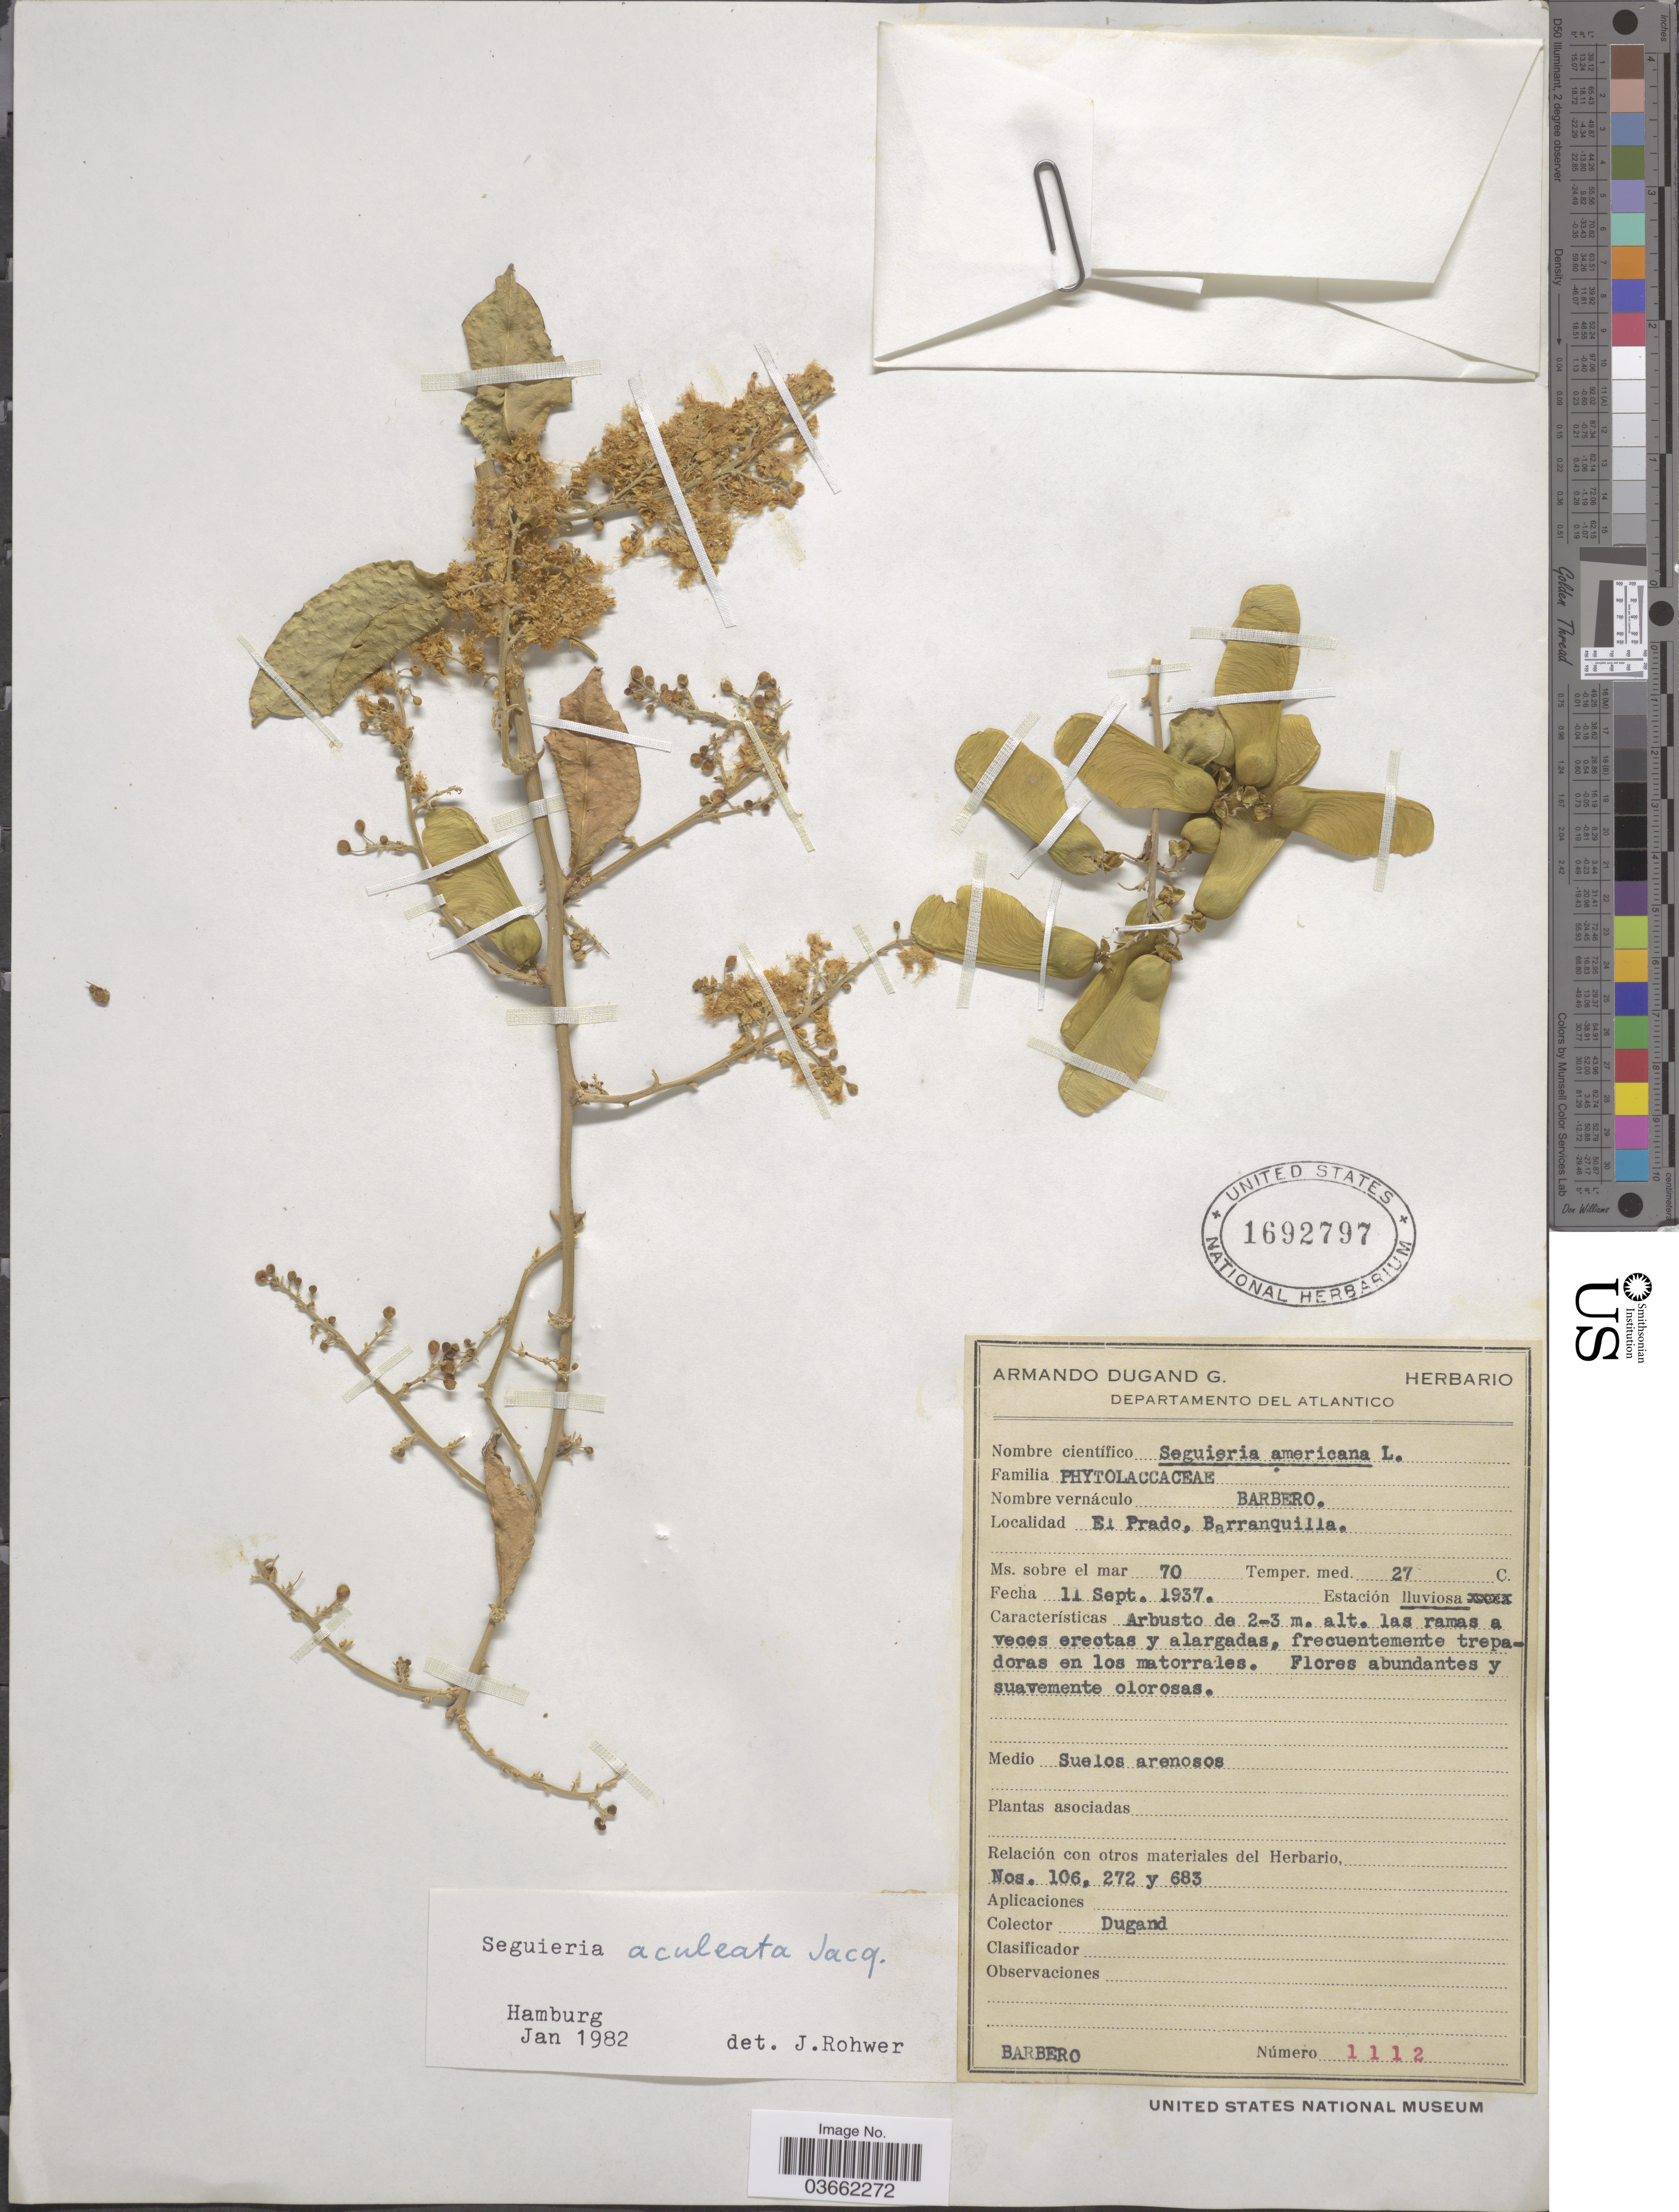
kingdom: Plantae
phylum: Tracheophyta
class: Magnoliopsida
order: Caryophyllales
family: Phytolaccaceae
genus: Seguieria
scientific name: Seguieria aculeata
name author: Jacq.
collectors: A. Dugand G.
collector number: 1112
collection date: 1937-09-11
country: Colombia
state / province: Atlántico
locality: Departamento del Atlantico. El Prado, Barranquilla.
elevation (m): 70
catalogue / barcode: US 1692797